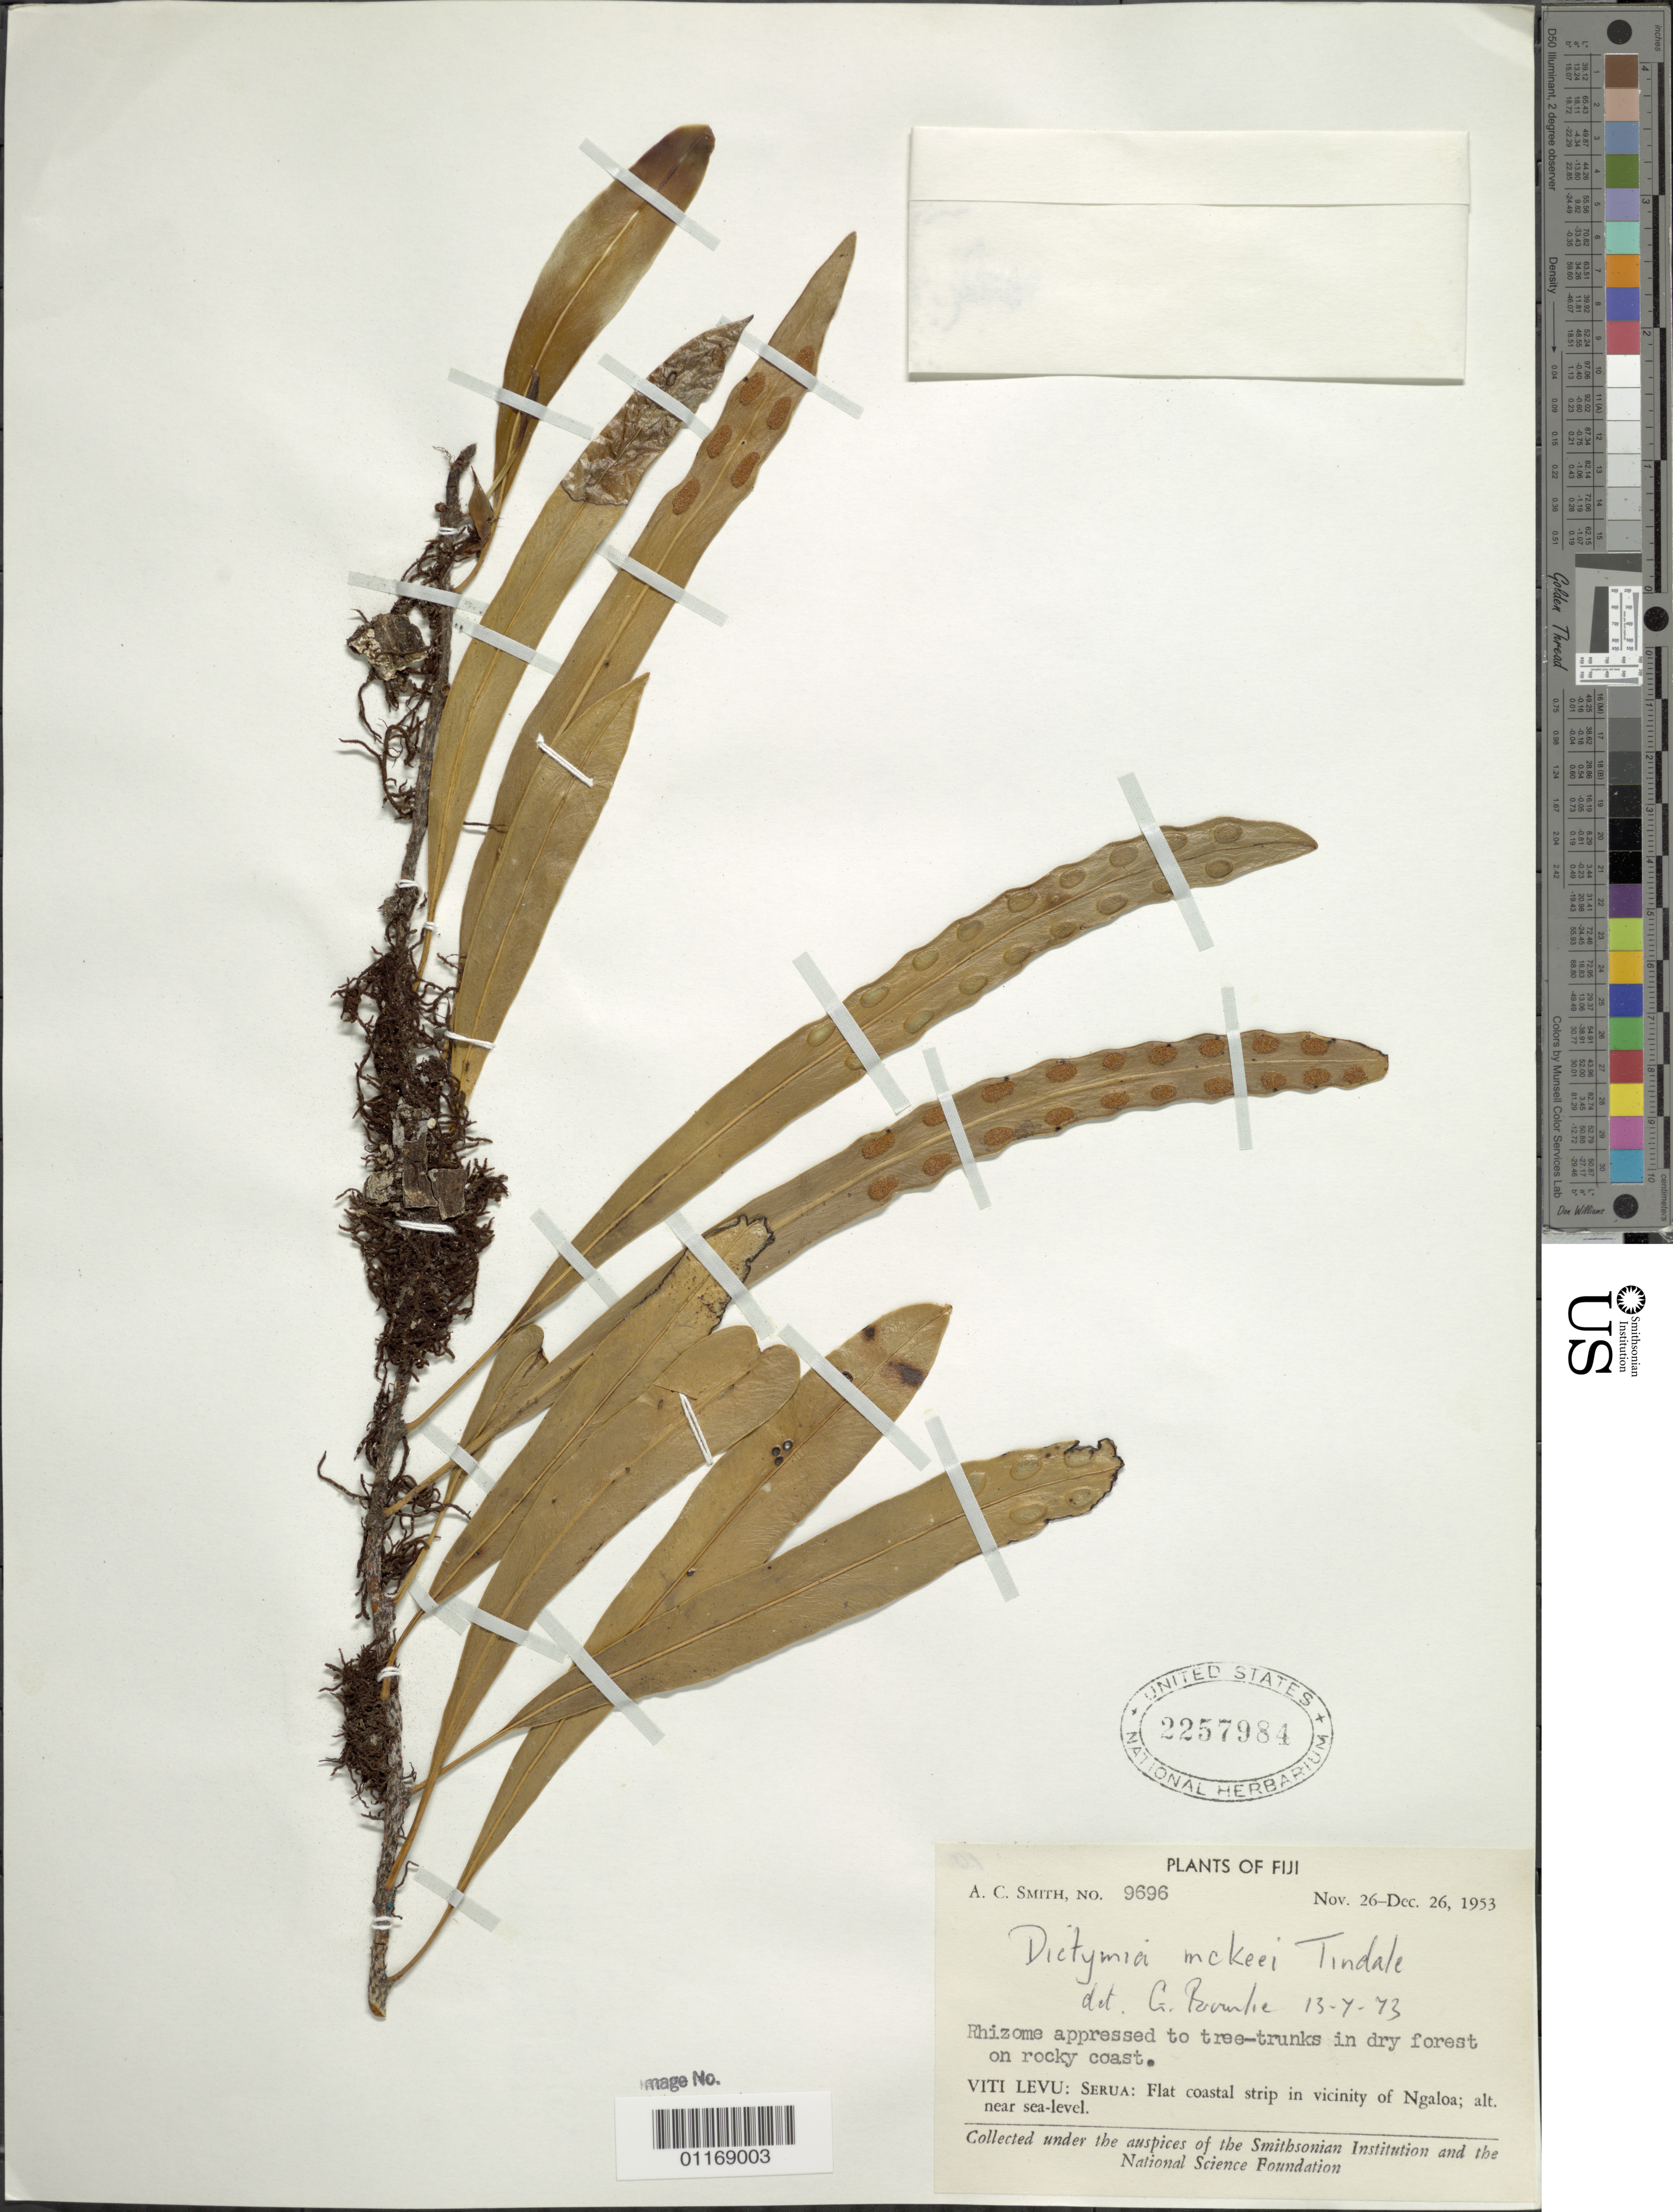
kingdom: Plantae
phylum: Tracheophyta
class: Polypodiopsida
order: Polypodiales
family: Polypodiaceae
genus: Dictymia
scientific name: Dictymia mckeei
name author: Tindale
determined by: Brownlie, G.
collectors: A. C. Smith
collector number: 9696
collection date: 1953-11-26/1953-12-26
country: Fiji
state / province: Serua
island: Viti Levu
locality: flat coastal strip in the vicinity of Ngaloa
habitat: dry forest on rocky coast.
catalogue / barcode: US 2257984